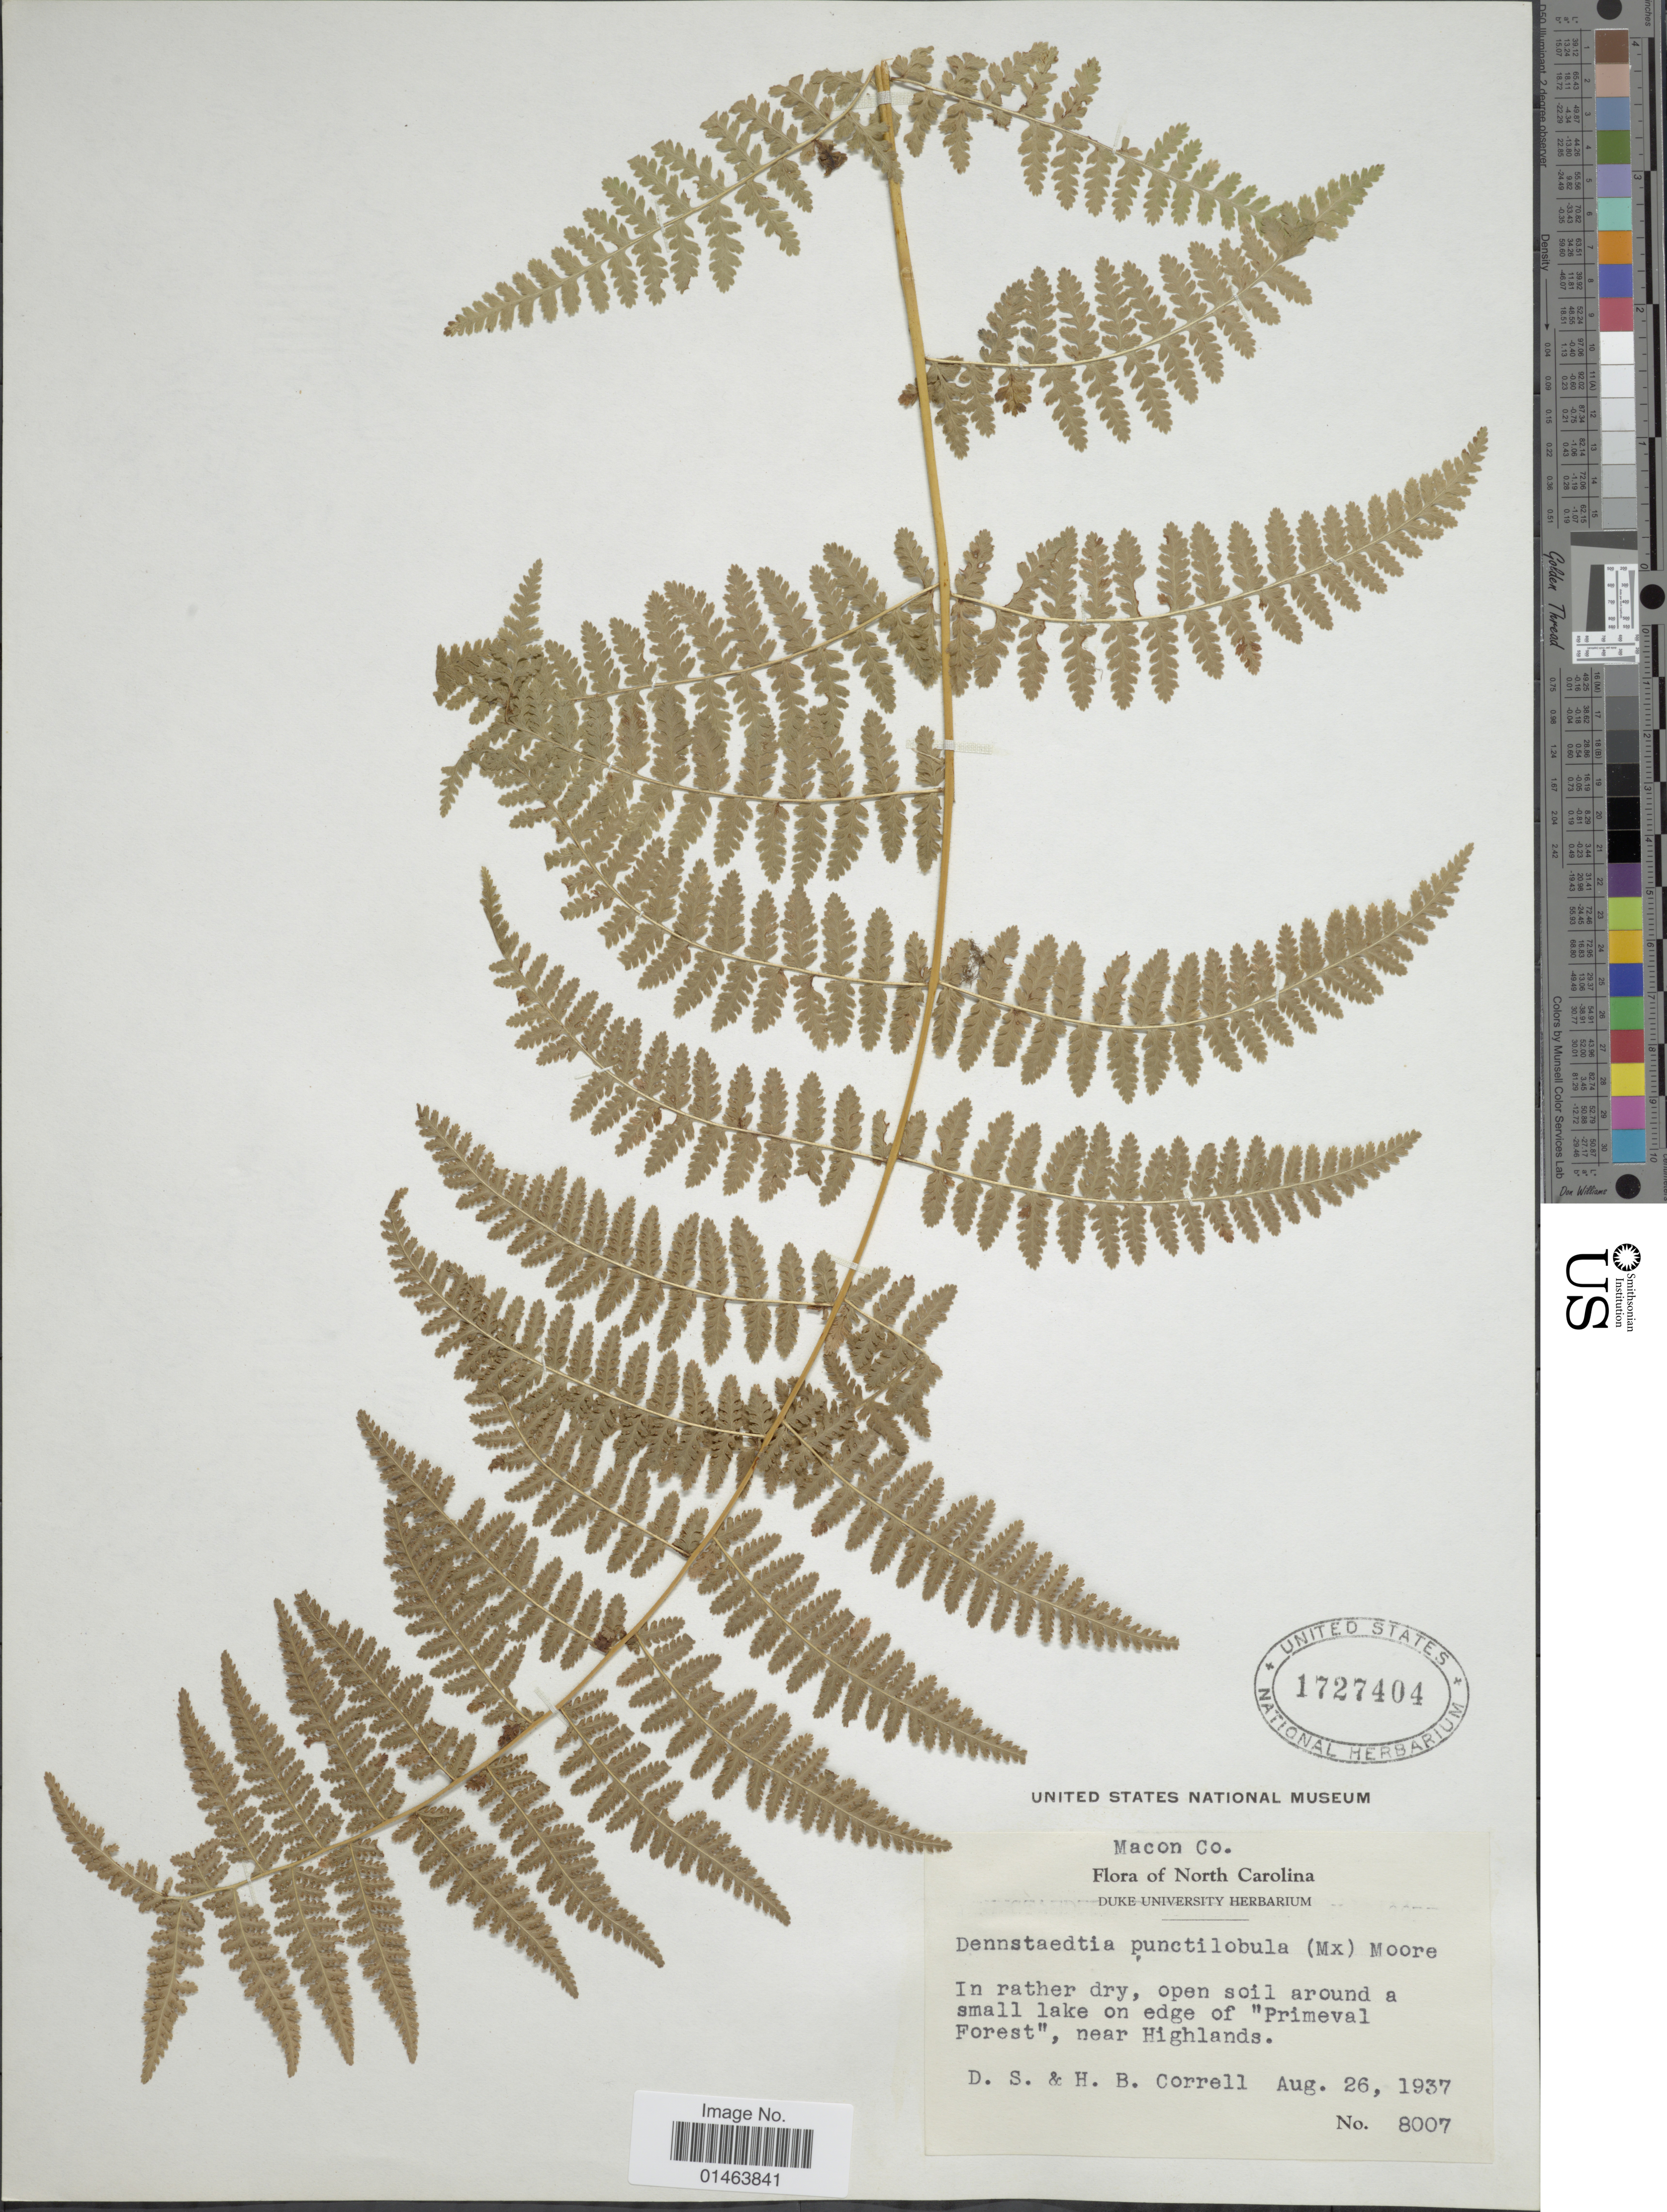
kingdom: Plantae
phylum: Tracheophyta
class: Polypodiopsida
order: Polypodiales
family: Dennstaedtiaceae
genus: Dennstaedtia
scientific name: Dennstaedtia punctilobula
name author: (Michx.) T. Moore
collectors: D. S. Correll & H. Correll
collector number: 8007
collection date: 1937-08-26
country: United States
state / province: North Carolina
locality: Macon Co. North Carolina.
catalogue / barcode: US 1727404